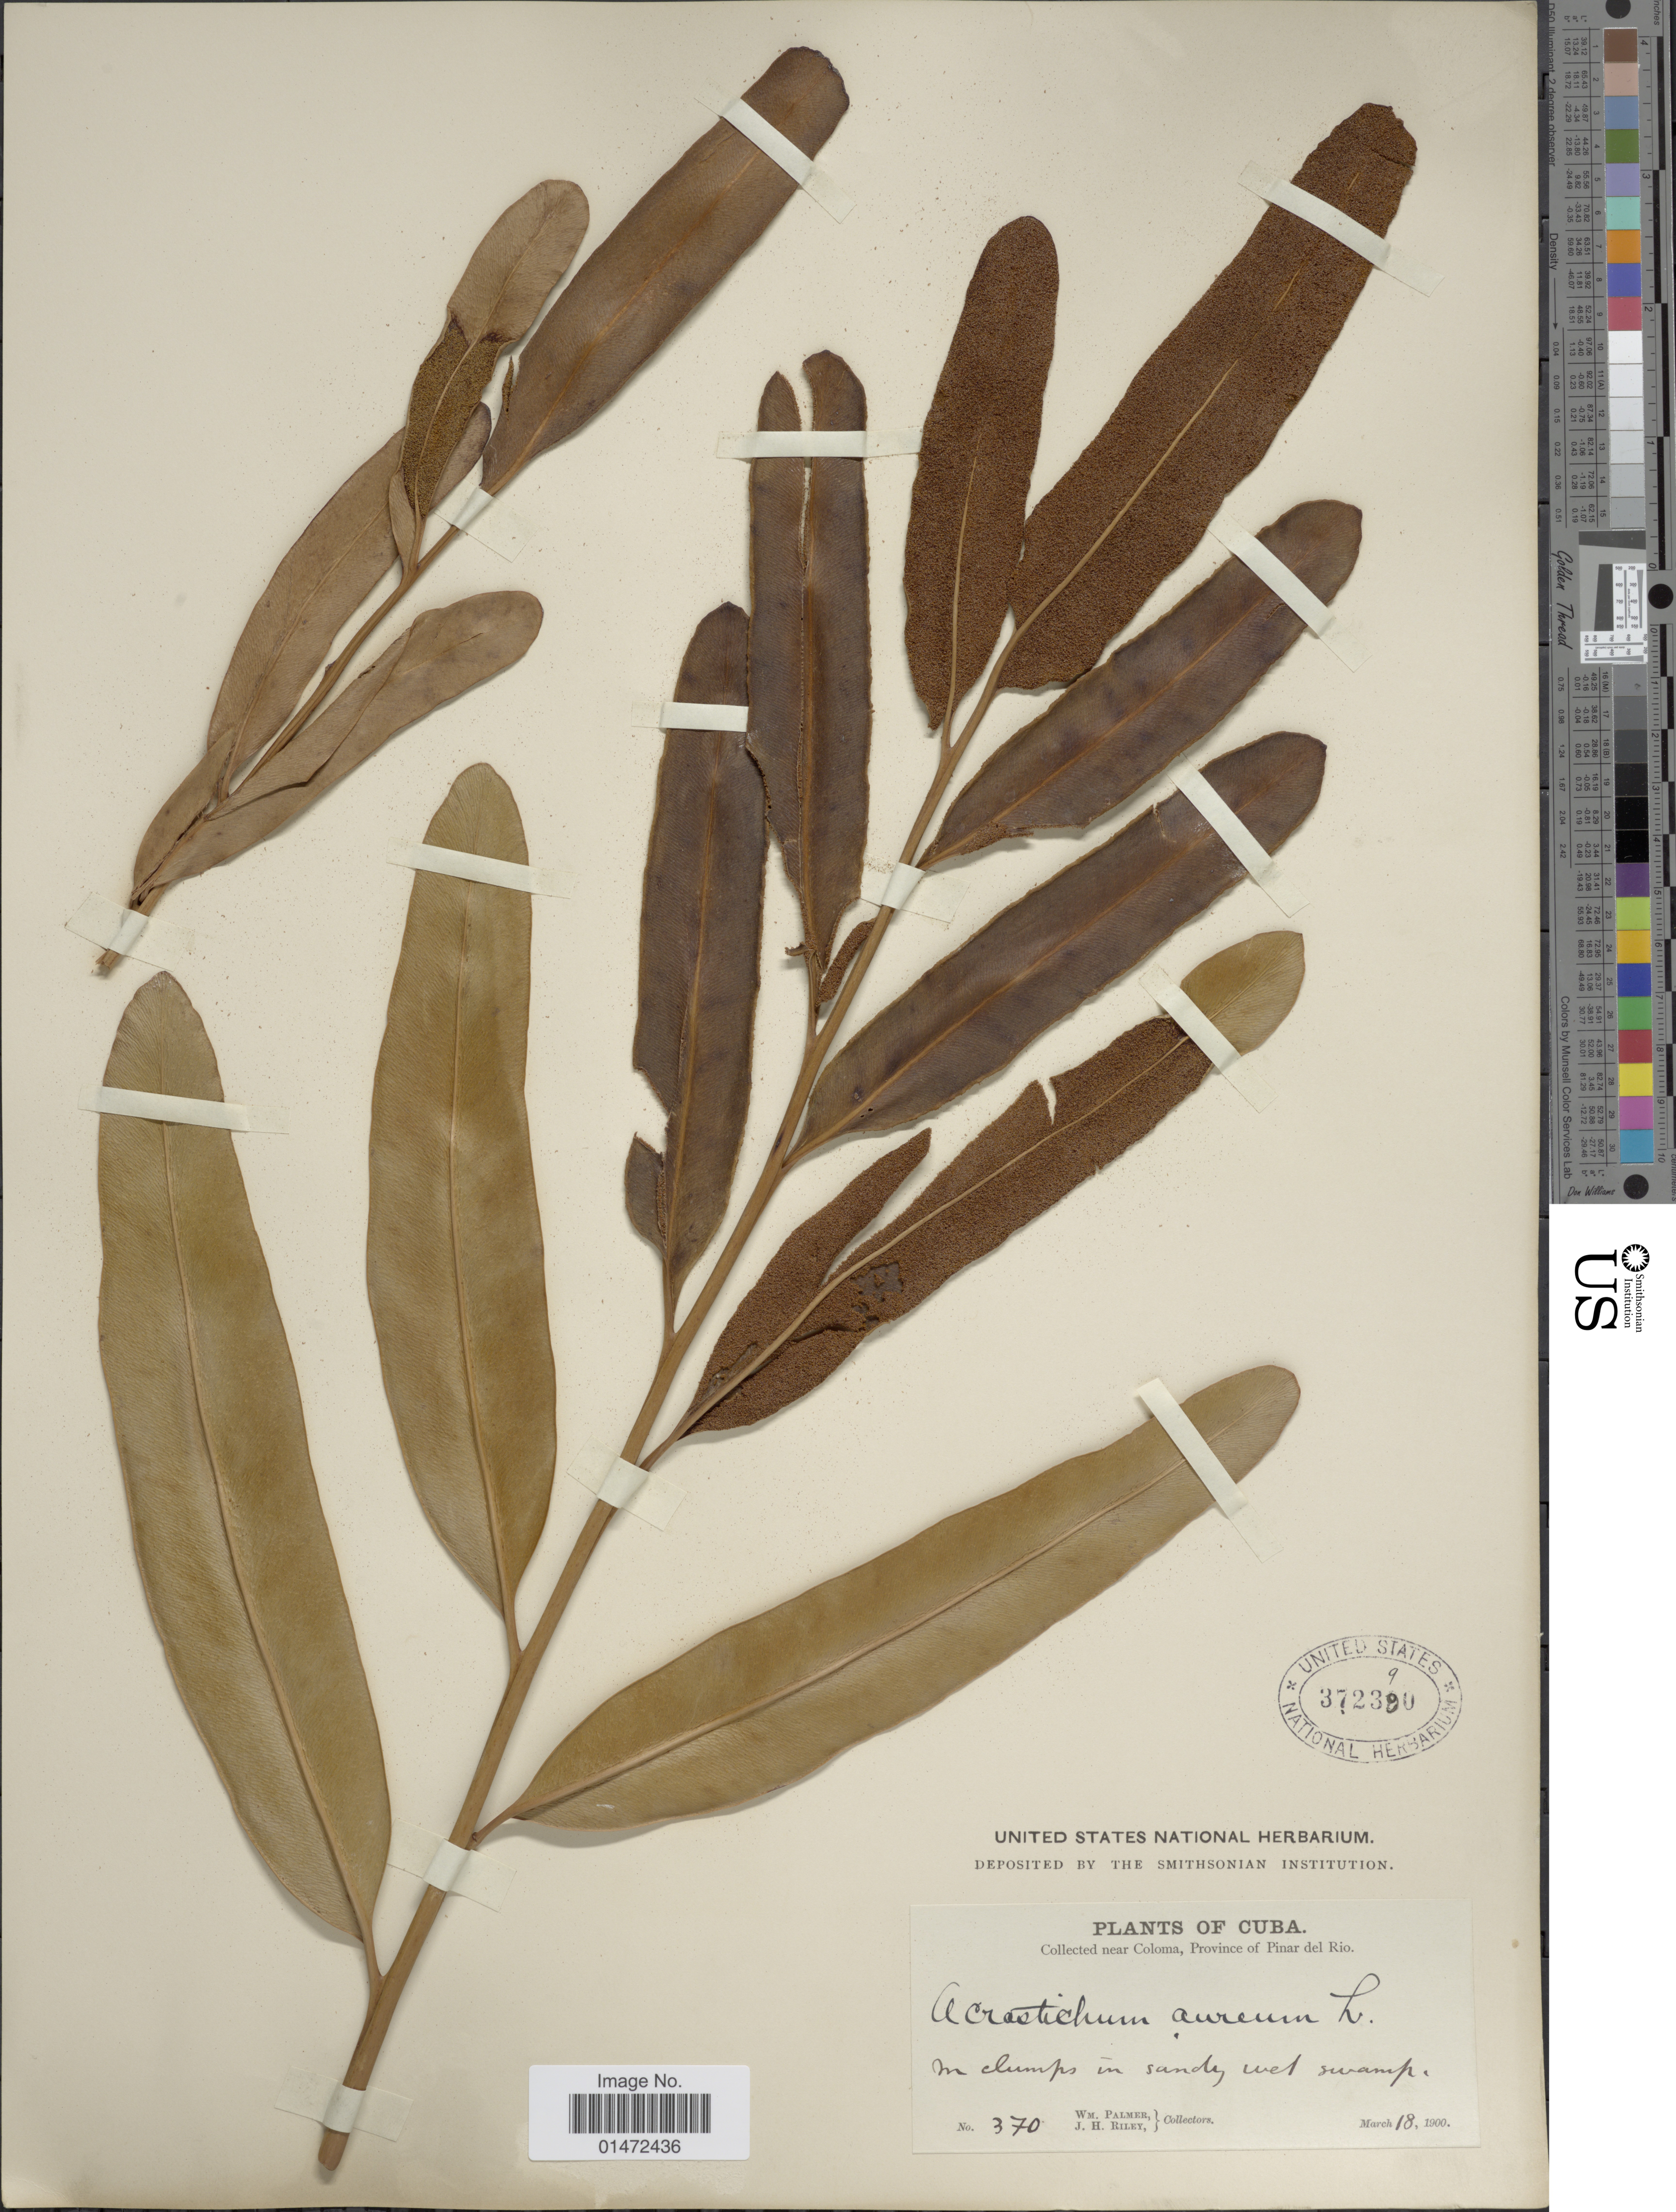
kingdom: Plantae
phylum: Tracheophyta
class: Polypodiopsida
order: Polypodiales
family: Pteridaceae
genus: Acrostichum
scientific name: Acrostichum aureum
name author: L.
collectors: W. Palmer & J. H. Riley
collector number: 370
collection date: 1900-03-18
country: Cuba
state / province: Pinar del Río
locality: Collected near Coloma. In clumps in sandy wet swamp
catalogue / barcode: US 372390